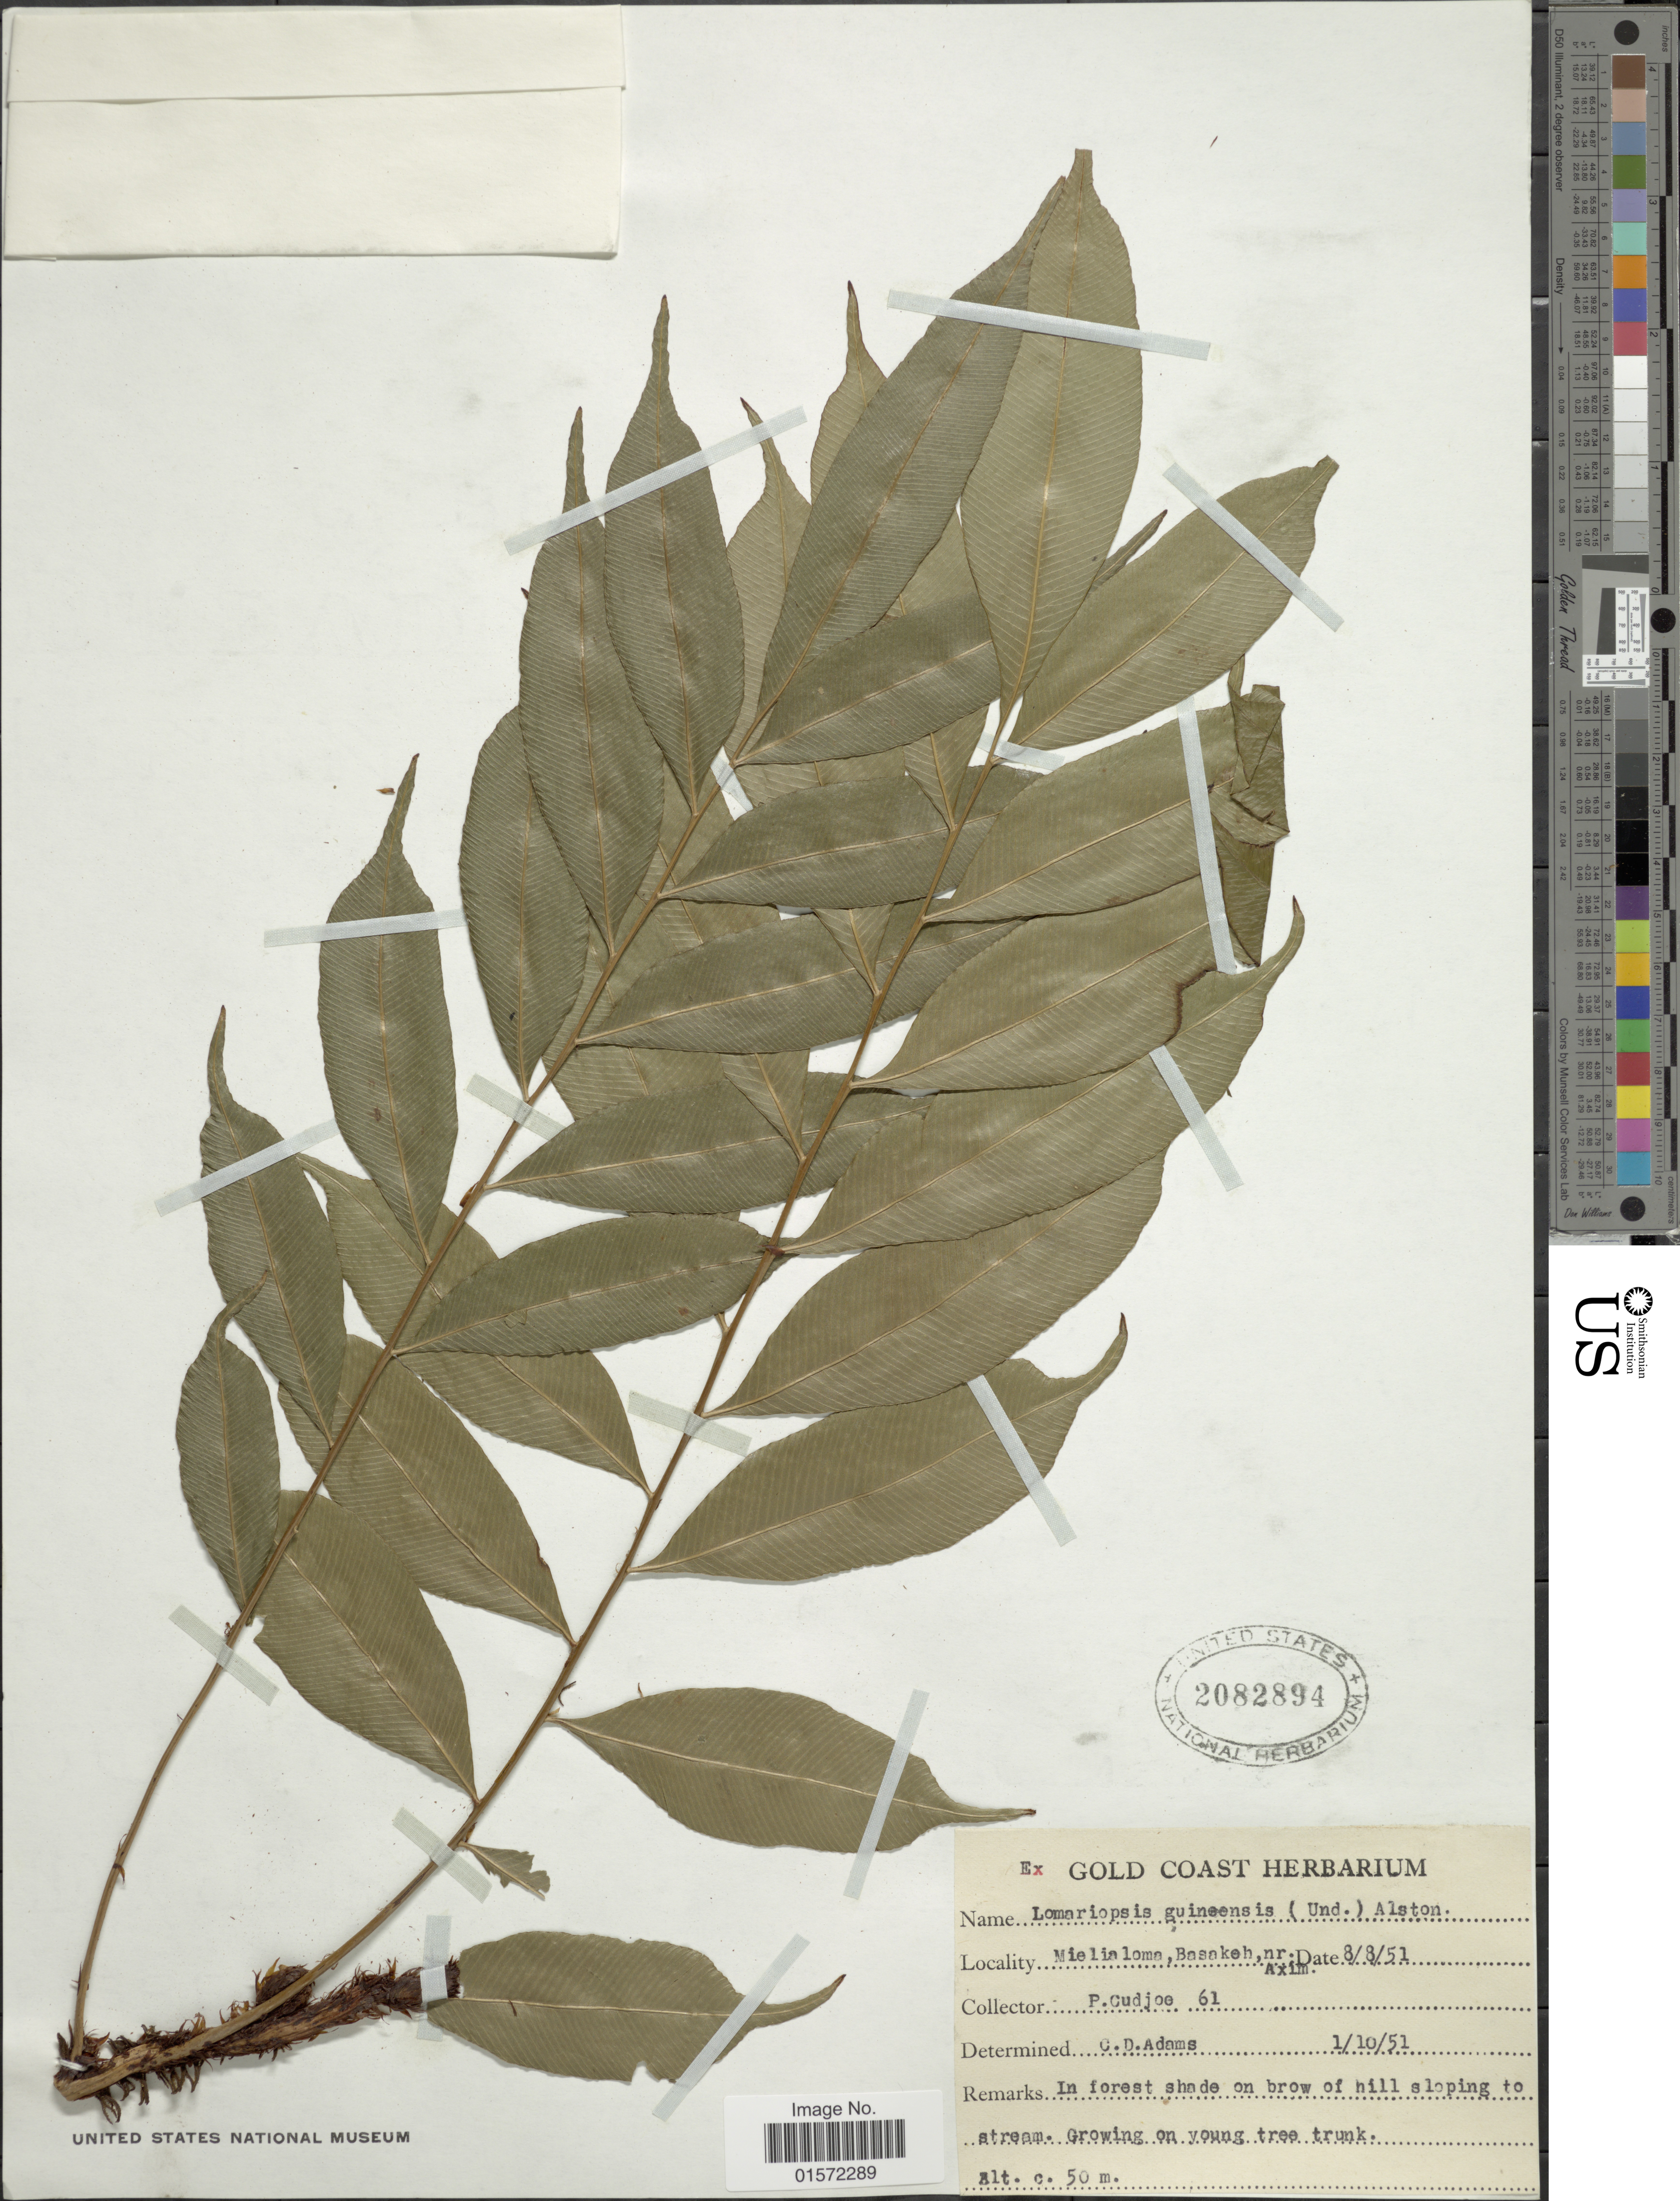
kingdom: Plantae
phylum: Tracheophyta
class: Polypodiopsida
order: Polypodiales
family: Lomariopsidaceae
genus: Lomariopsis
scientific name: Lomariopsis guineensis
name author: Holttum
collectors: P. Cudjoe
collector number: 61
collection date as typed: Transcribed d/m/y: 1/10/51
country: Ghana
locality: Mielialoma, Basakeh, nr. Axim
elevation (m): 50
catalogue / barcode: US 2082894